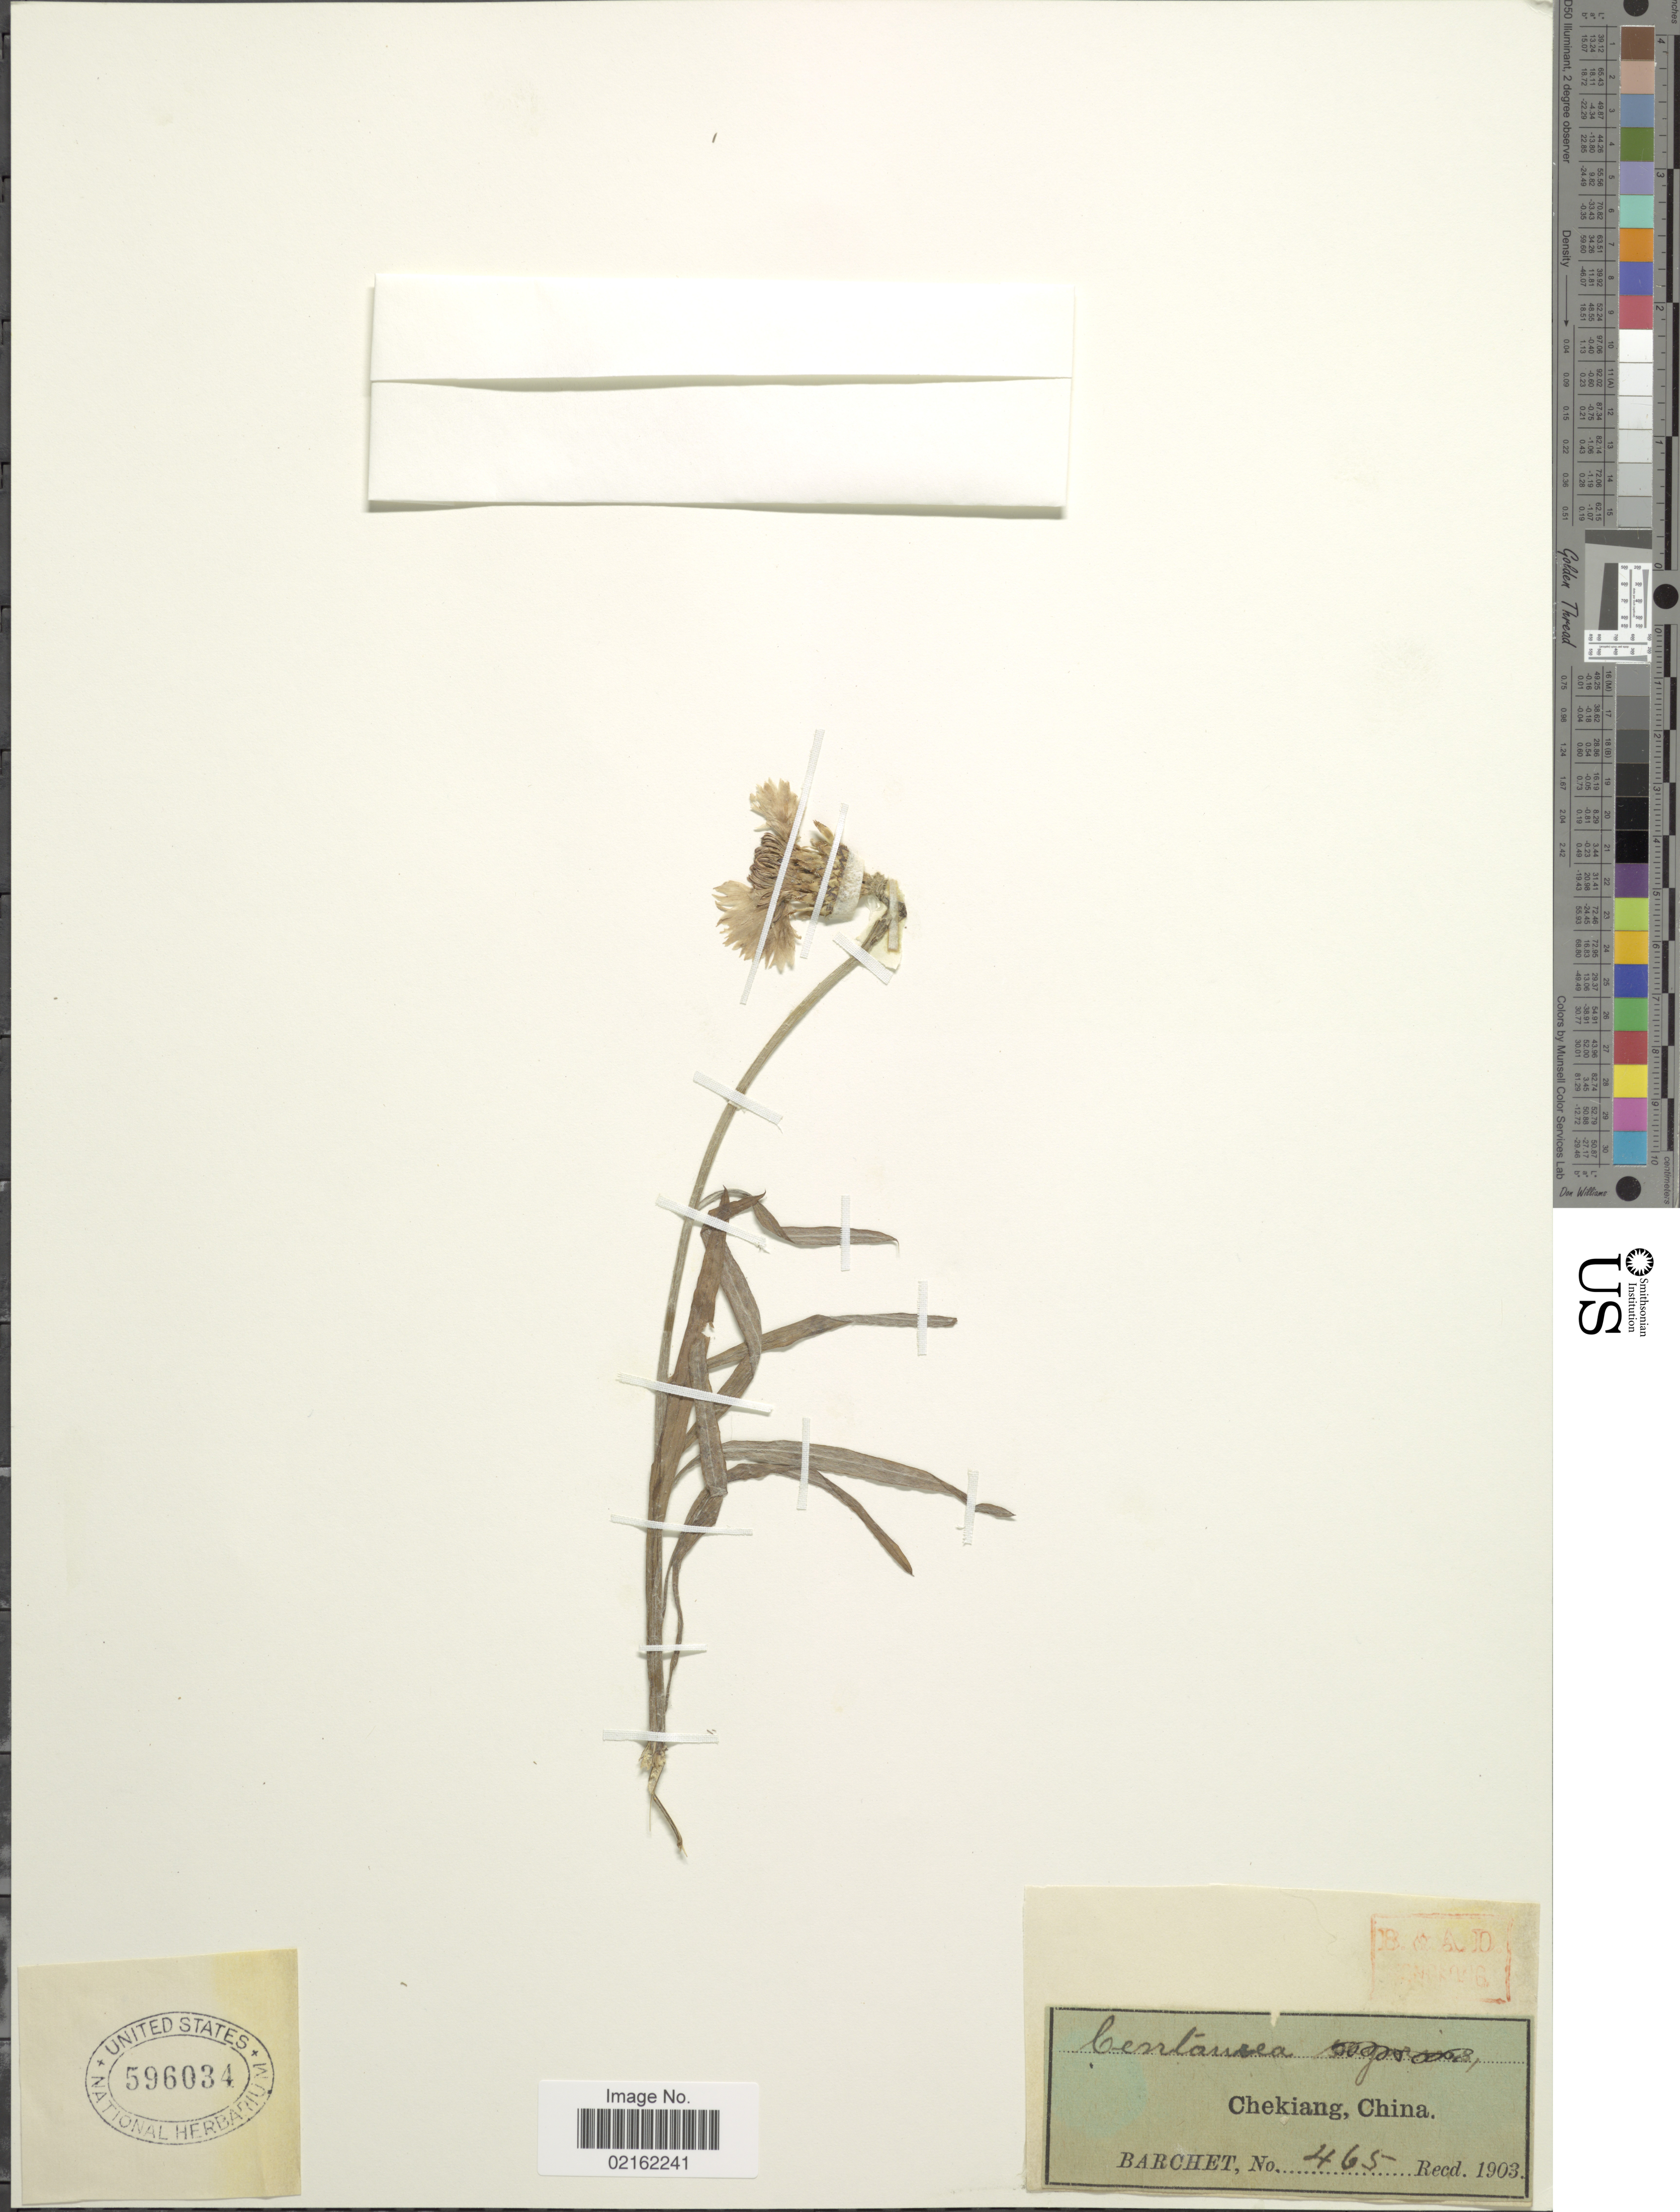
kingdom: Plantae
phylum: Tracheophyta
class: Magnoliopsida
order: Asterales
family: Asteraceae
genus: Centaurea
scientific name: Centaurea sp.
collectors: Barchet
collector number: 465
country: China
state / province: Zhejiang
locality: Chekiang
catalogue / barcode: US 596034